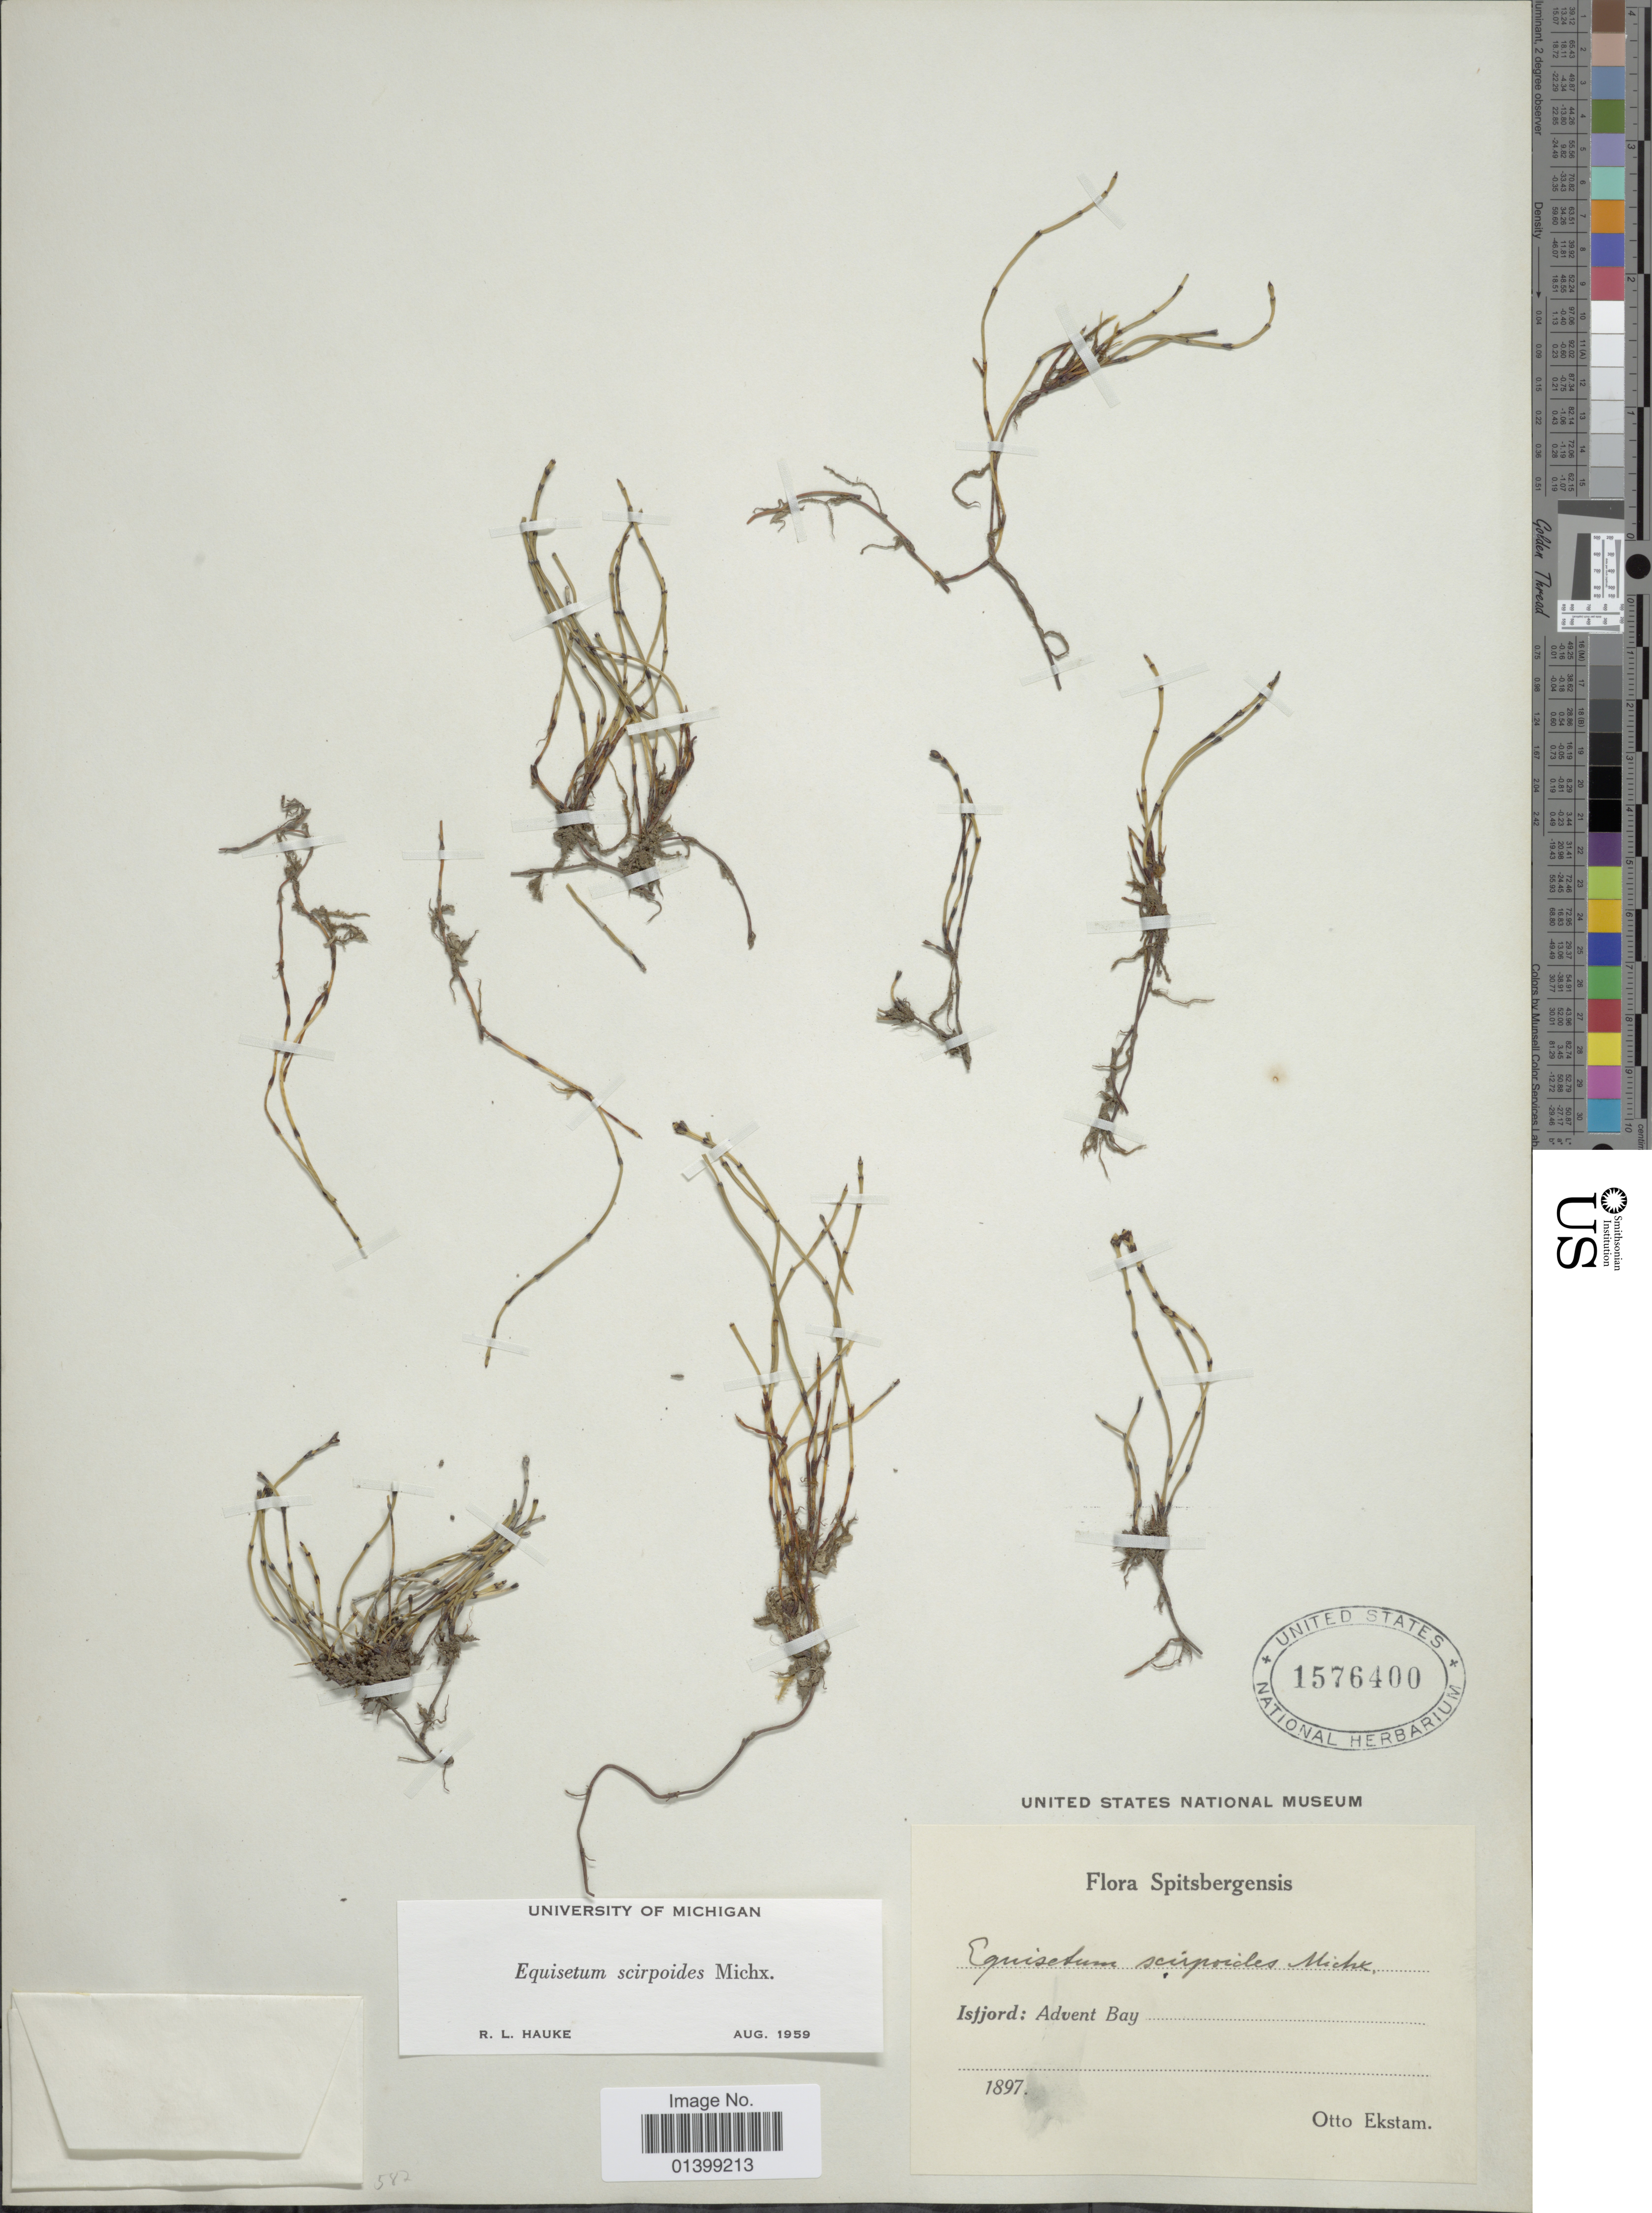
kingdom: Plantae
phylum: Tracheophyta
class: Polypodiopsida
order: Equisetales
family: Equisetaceae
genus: Equisetum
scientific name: Equisetum scirpoides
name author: Michx.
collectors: O. Ekstam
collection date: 1897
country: Norway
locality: Spitsbergensis, Istfjord: Advent Bay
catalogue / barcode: US 1576400